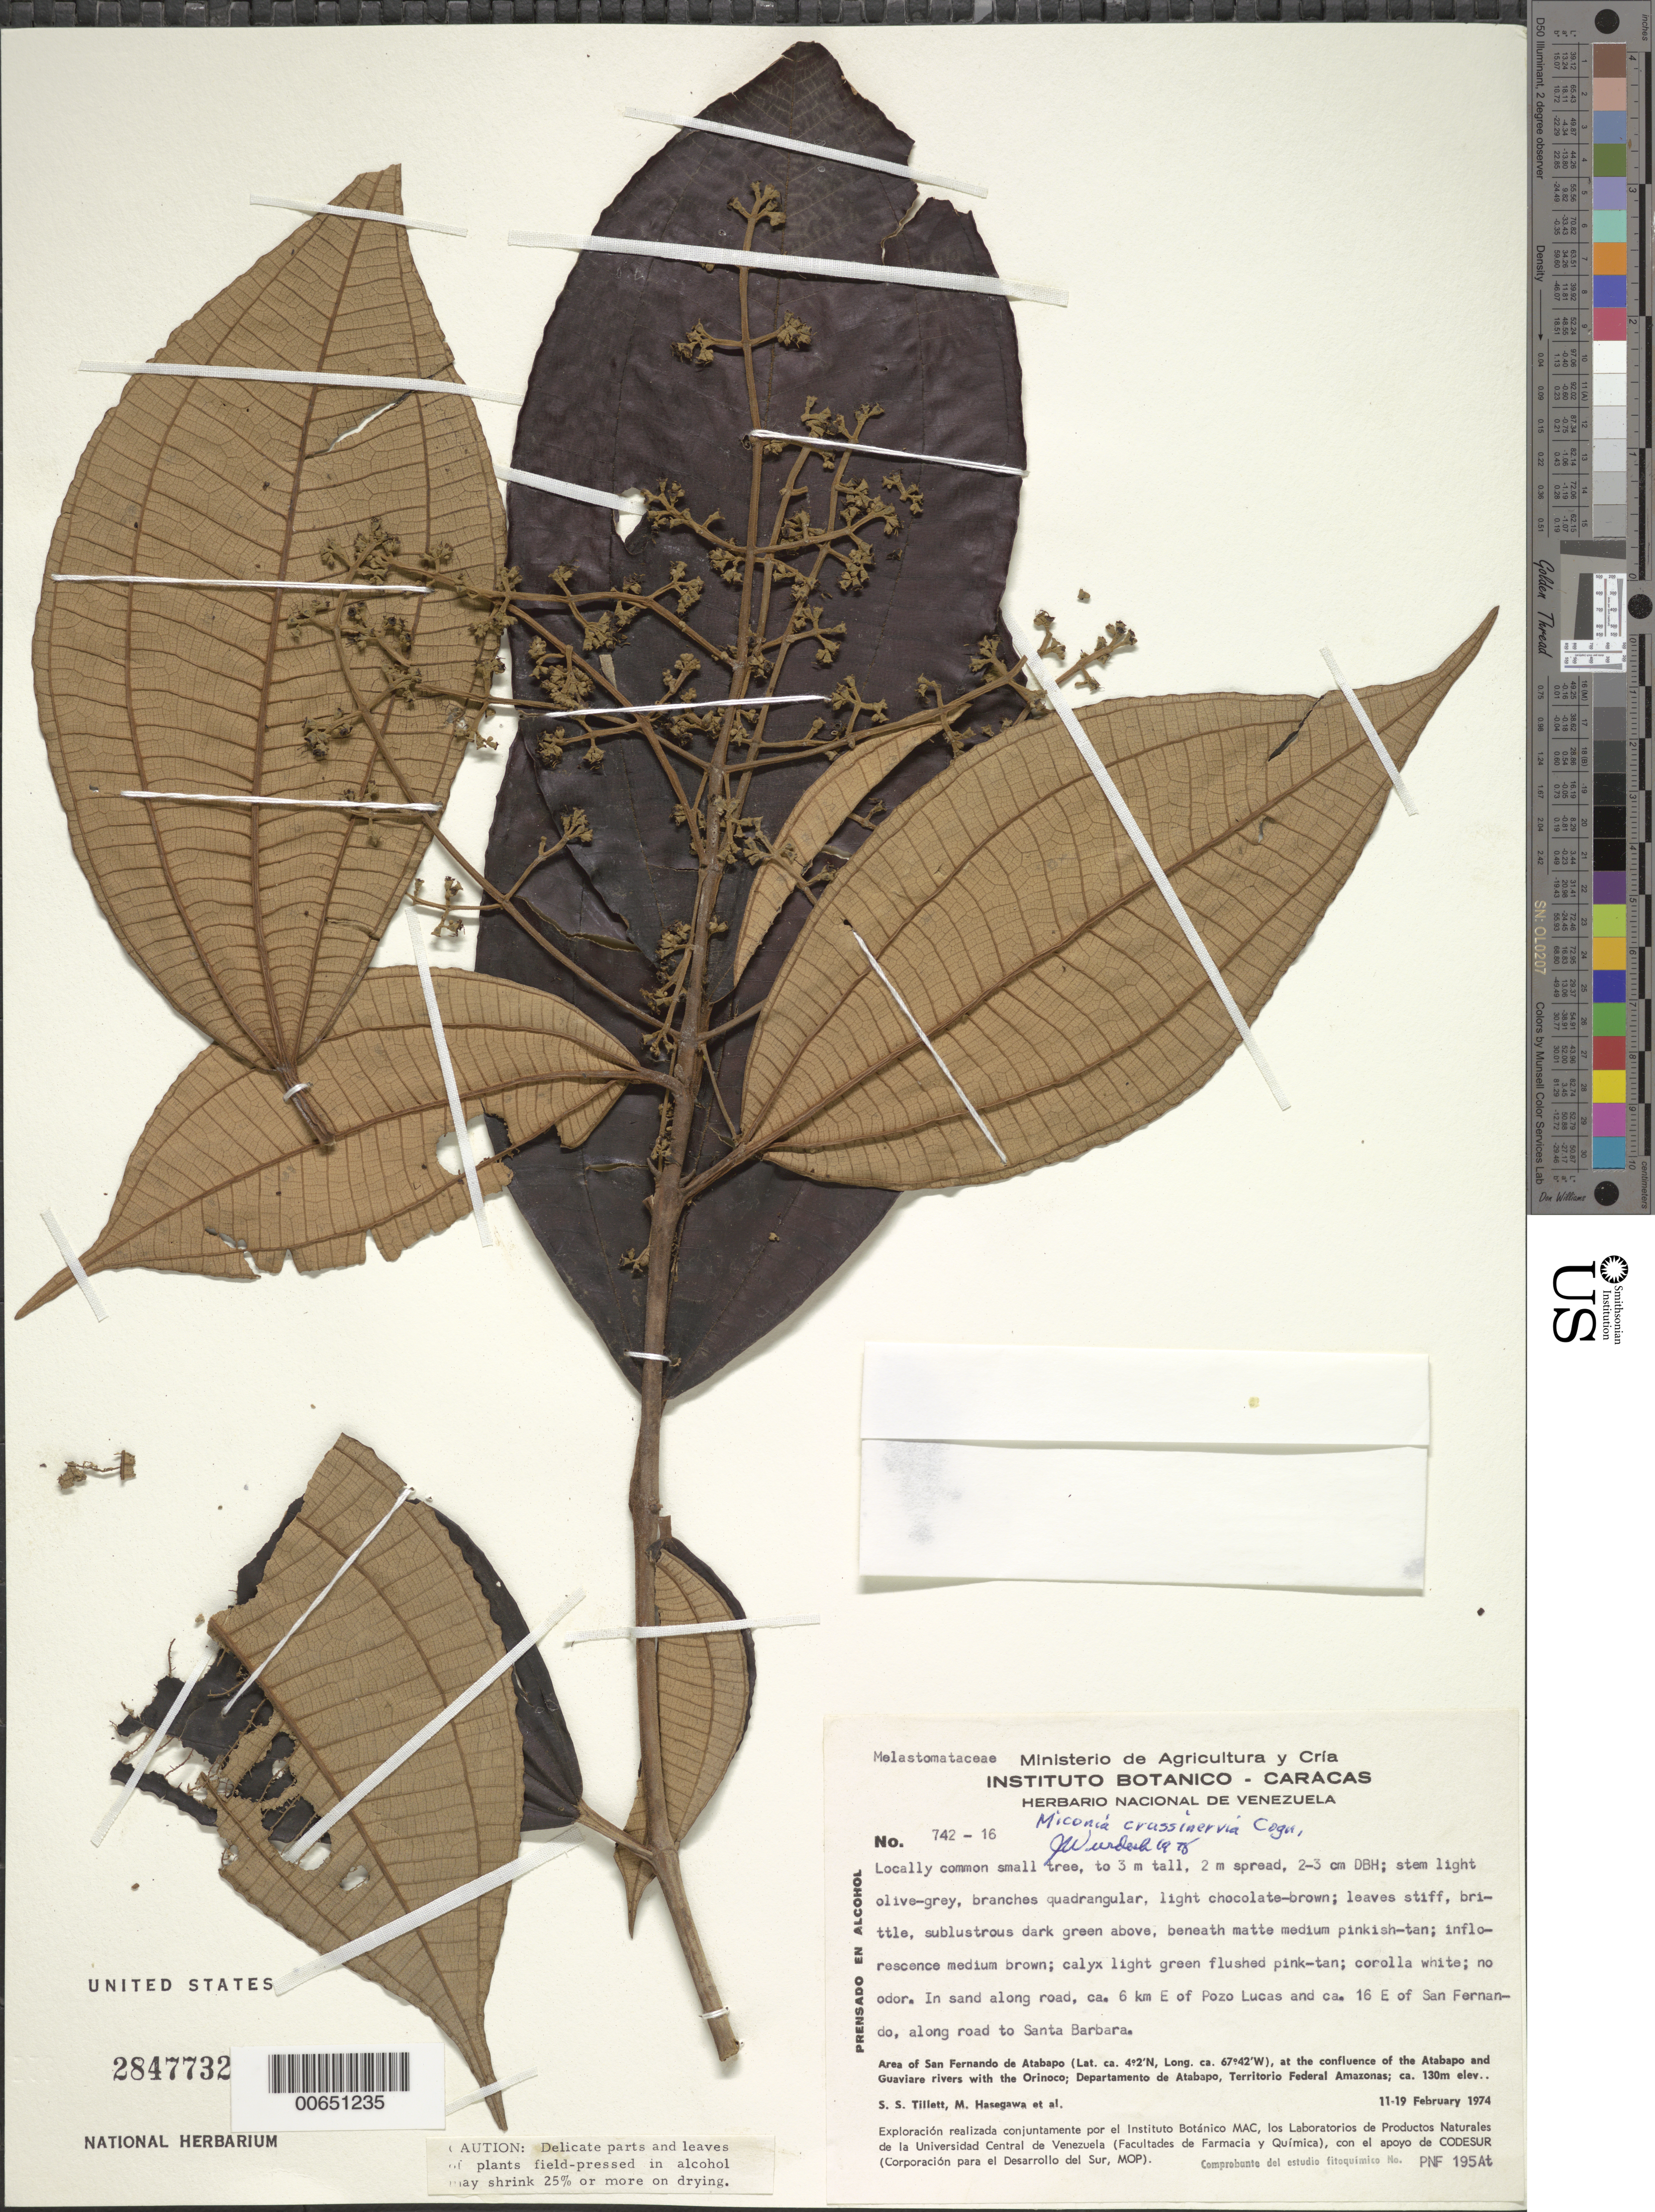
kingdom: Plantae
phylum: Tracheophyta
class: Magnoliopsida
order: Myrtales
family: Melastomataceae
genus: Miconia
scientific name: Miconia crassinervia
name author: Cogn.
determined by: Wurdack, John J., (US), US (UNITED STATES)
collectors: S. S. Tillett et al.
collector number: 742 16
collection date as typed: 11-Feb-74 to 19-Feb-74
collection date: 1974-02-11/1974-02-19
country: Venezuela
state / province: Amazonas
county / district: Atabapo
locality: San Fernando de Atabapo, at confl of Atabapo and Guaviare rivers with the Orinoco; ca 6km E of Pozo Lucas and ca 16E of San Fernando, along road to Santa Barbara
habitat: Sand along road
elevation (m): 130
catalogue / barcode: US 2847732